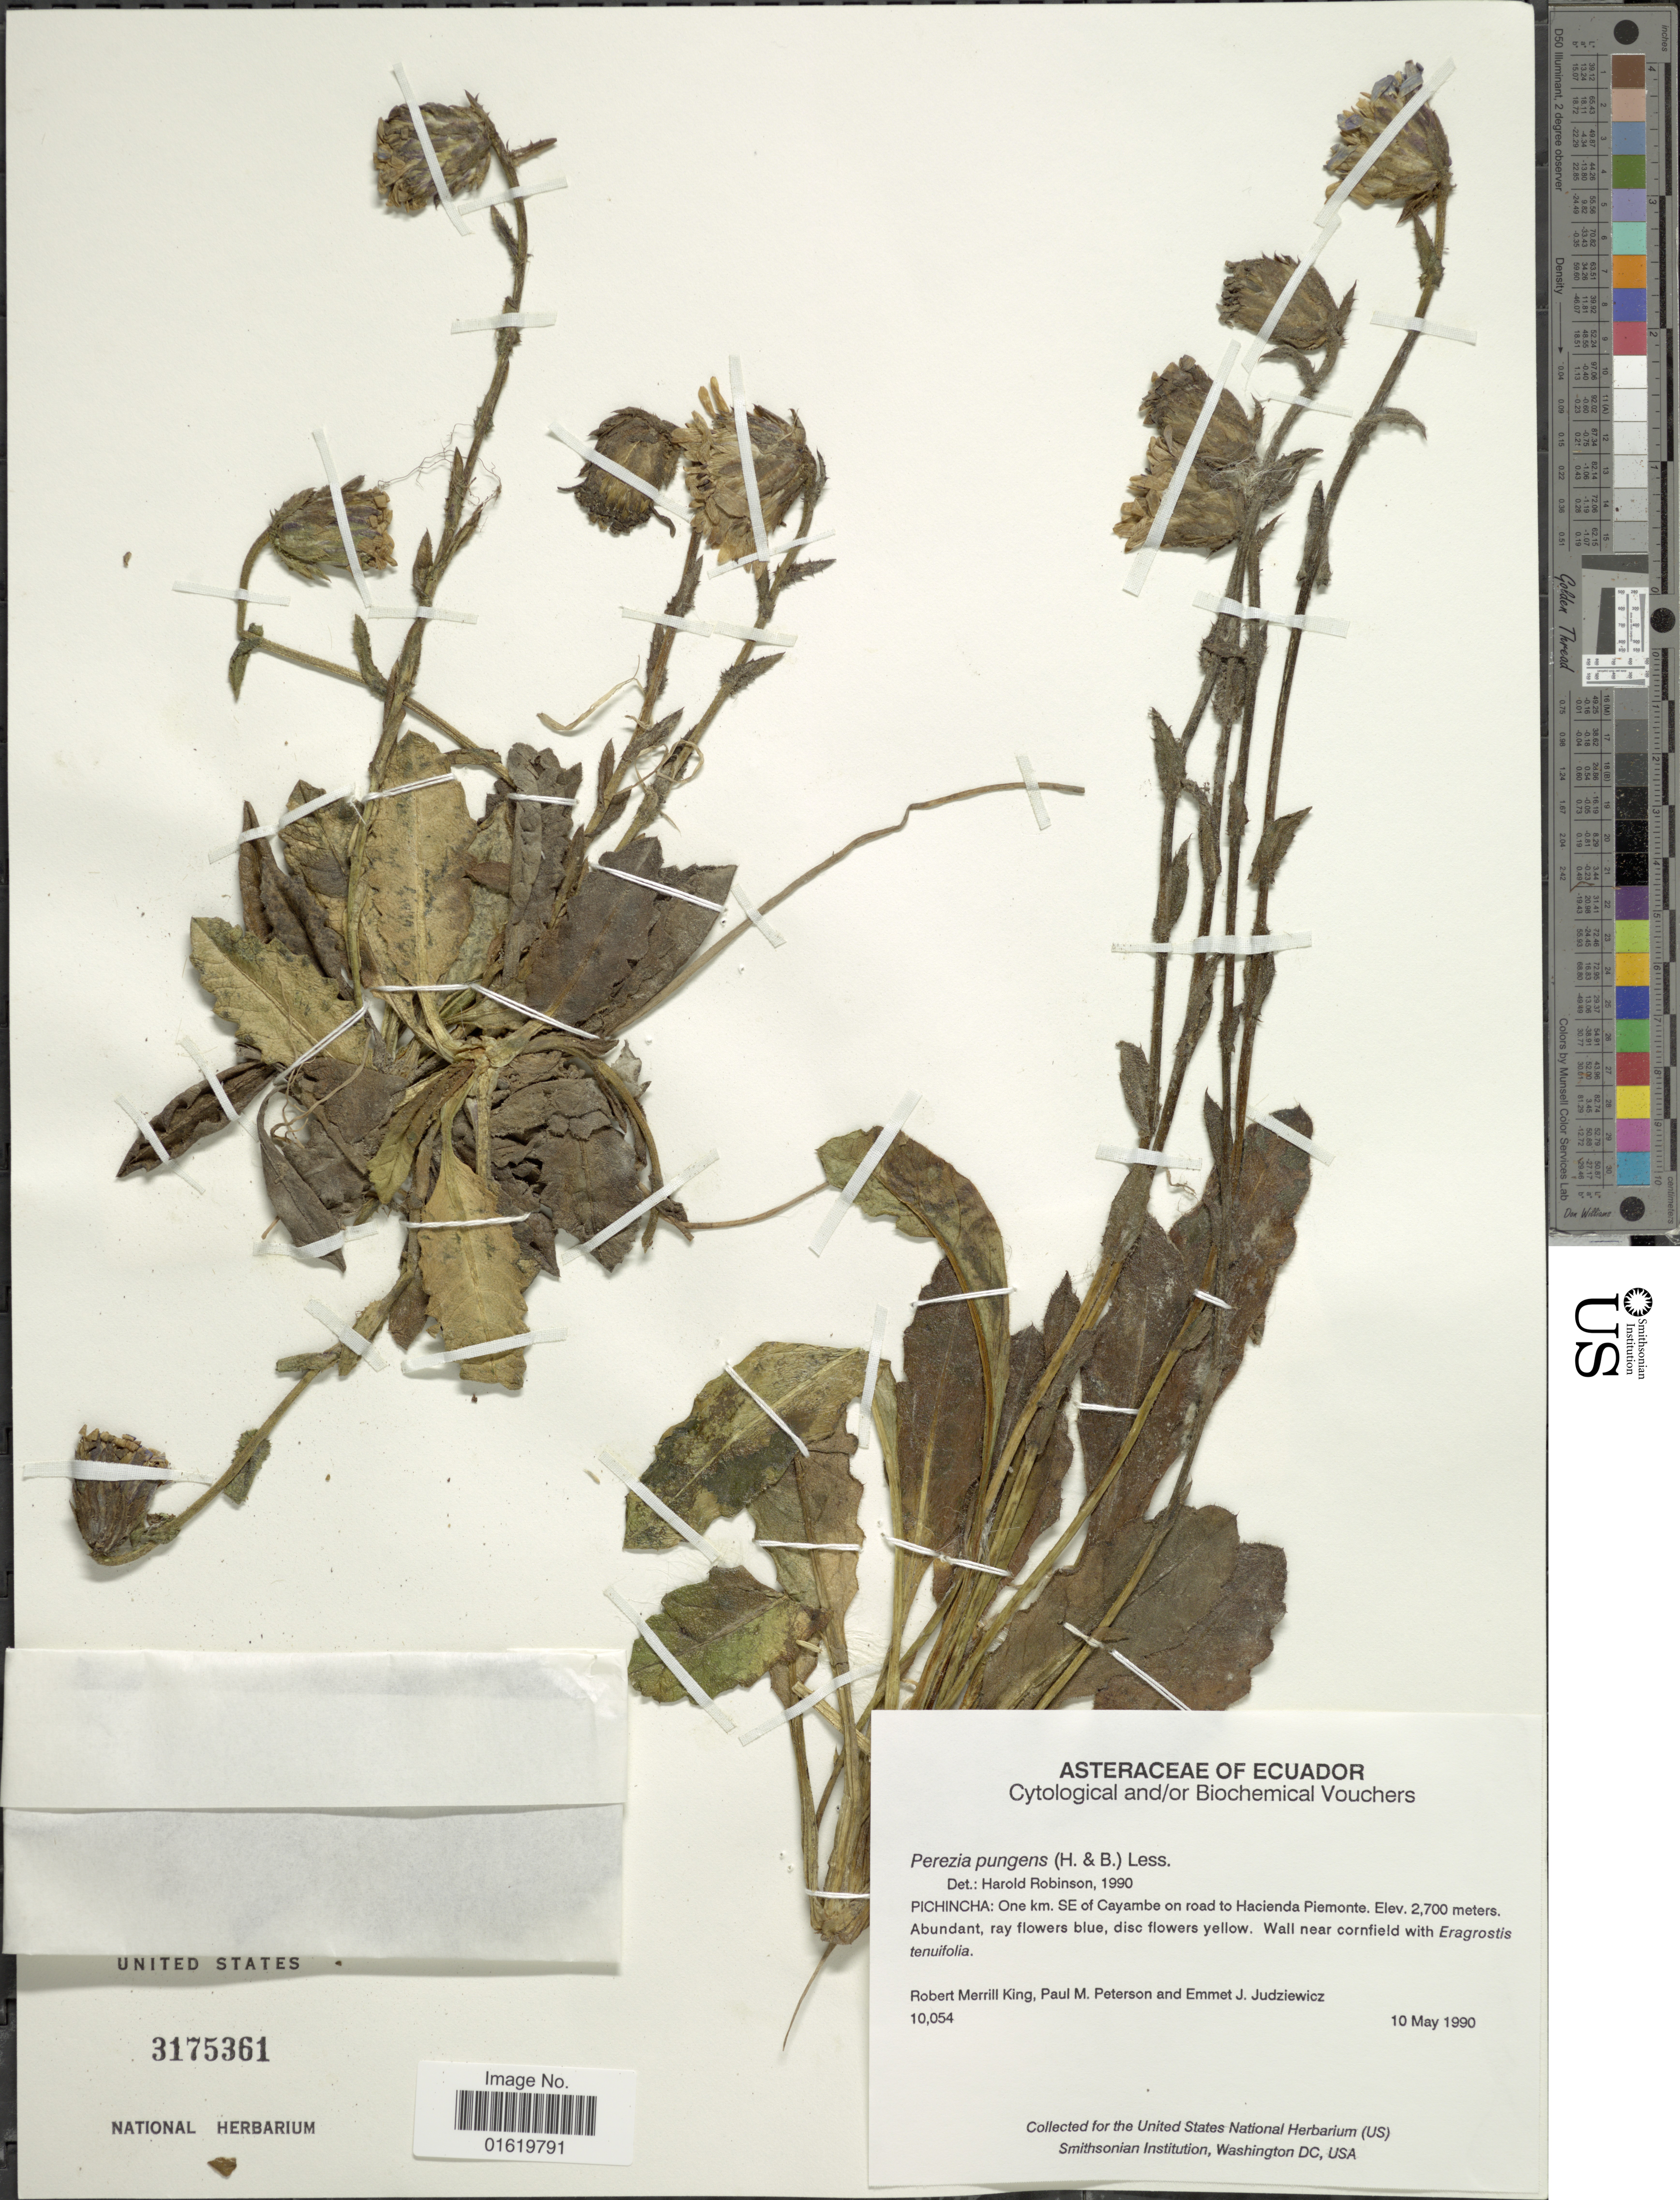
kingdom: Plantae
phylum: Tracheophyta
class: Magnoliopsida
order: Asterales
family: Asteraceae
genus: Perezia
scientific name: Perezia pungens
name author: (Humb. & Bonpl.) Less.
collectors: R. M. King, P. M. Peterson & E. J. Judziewicz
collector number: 10054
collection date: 1990-05-10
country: Ecuador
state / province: Pichincha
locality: Pichincha: One km. SE of Cayambe on road to Hacienda Piemonte.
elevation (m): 2700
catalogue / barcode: US 3175361